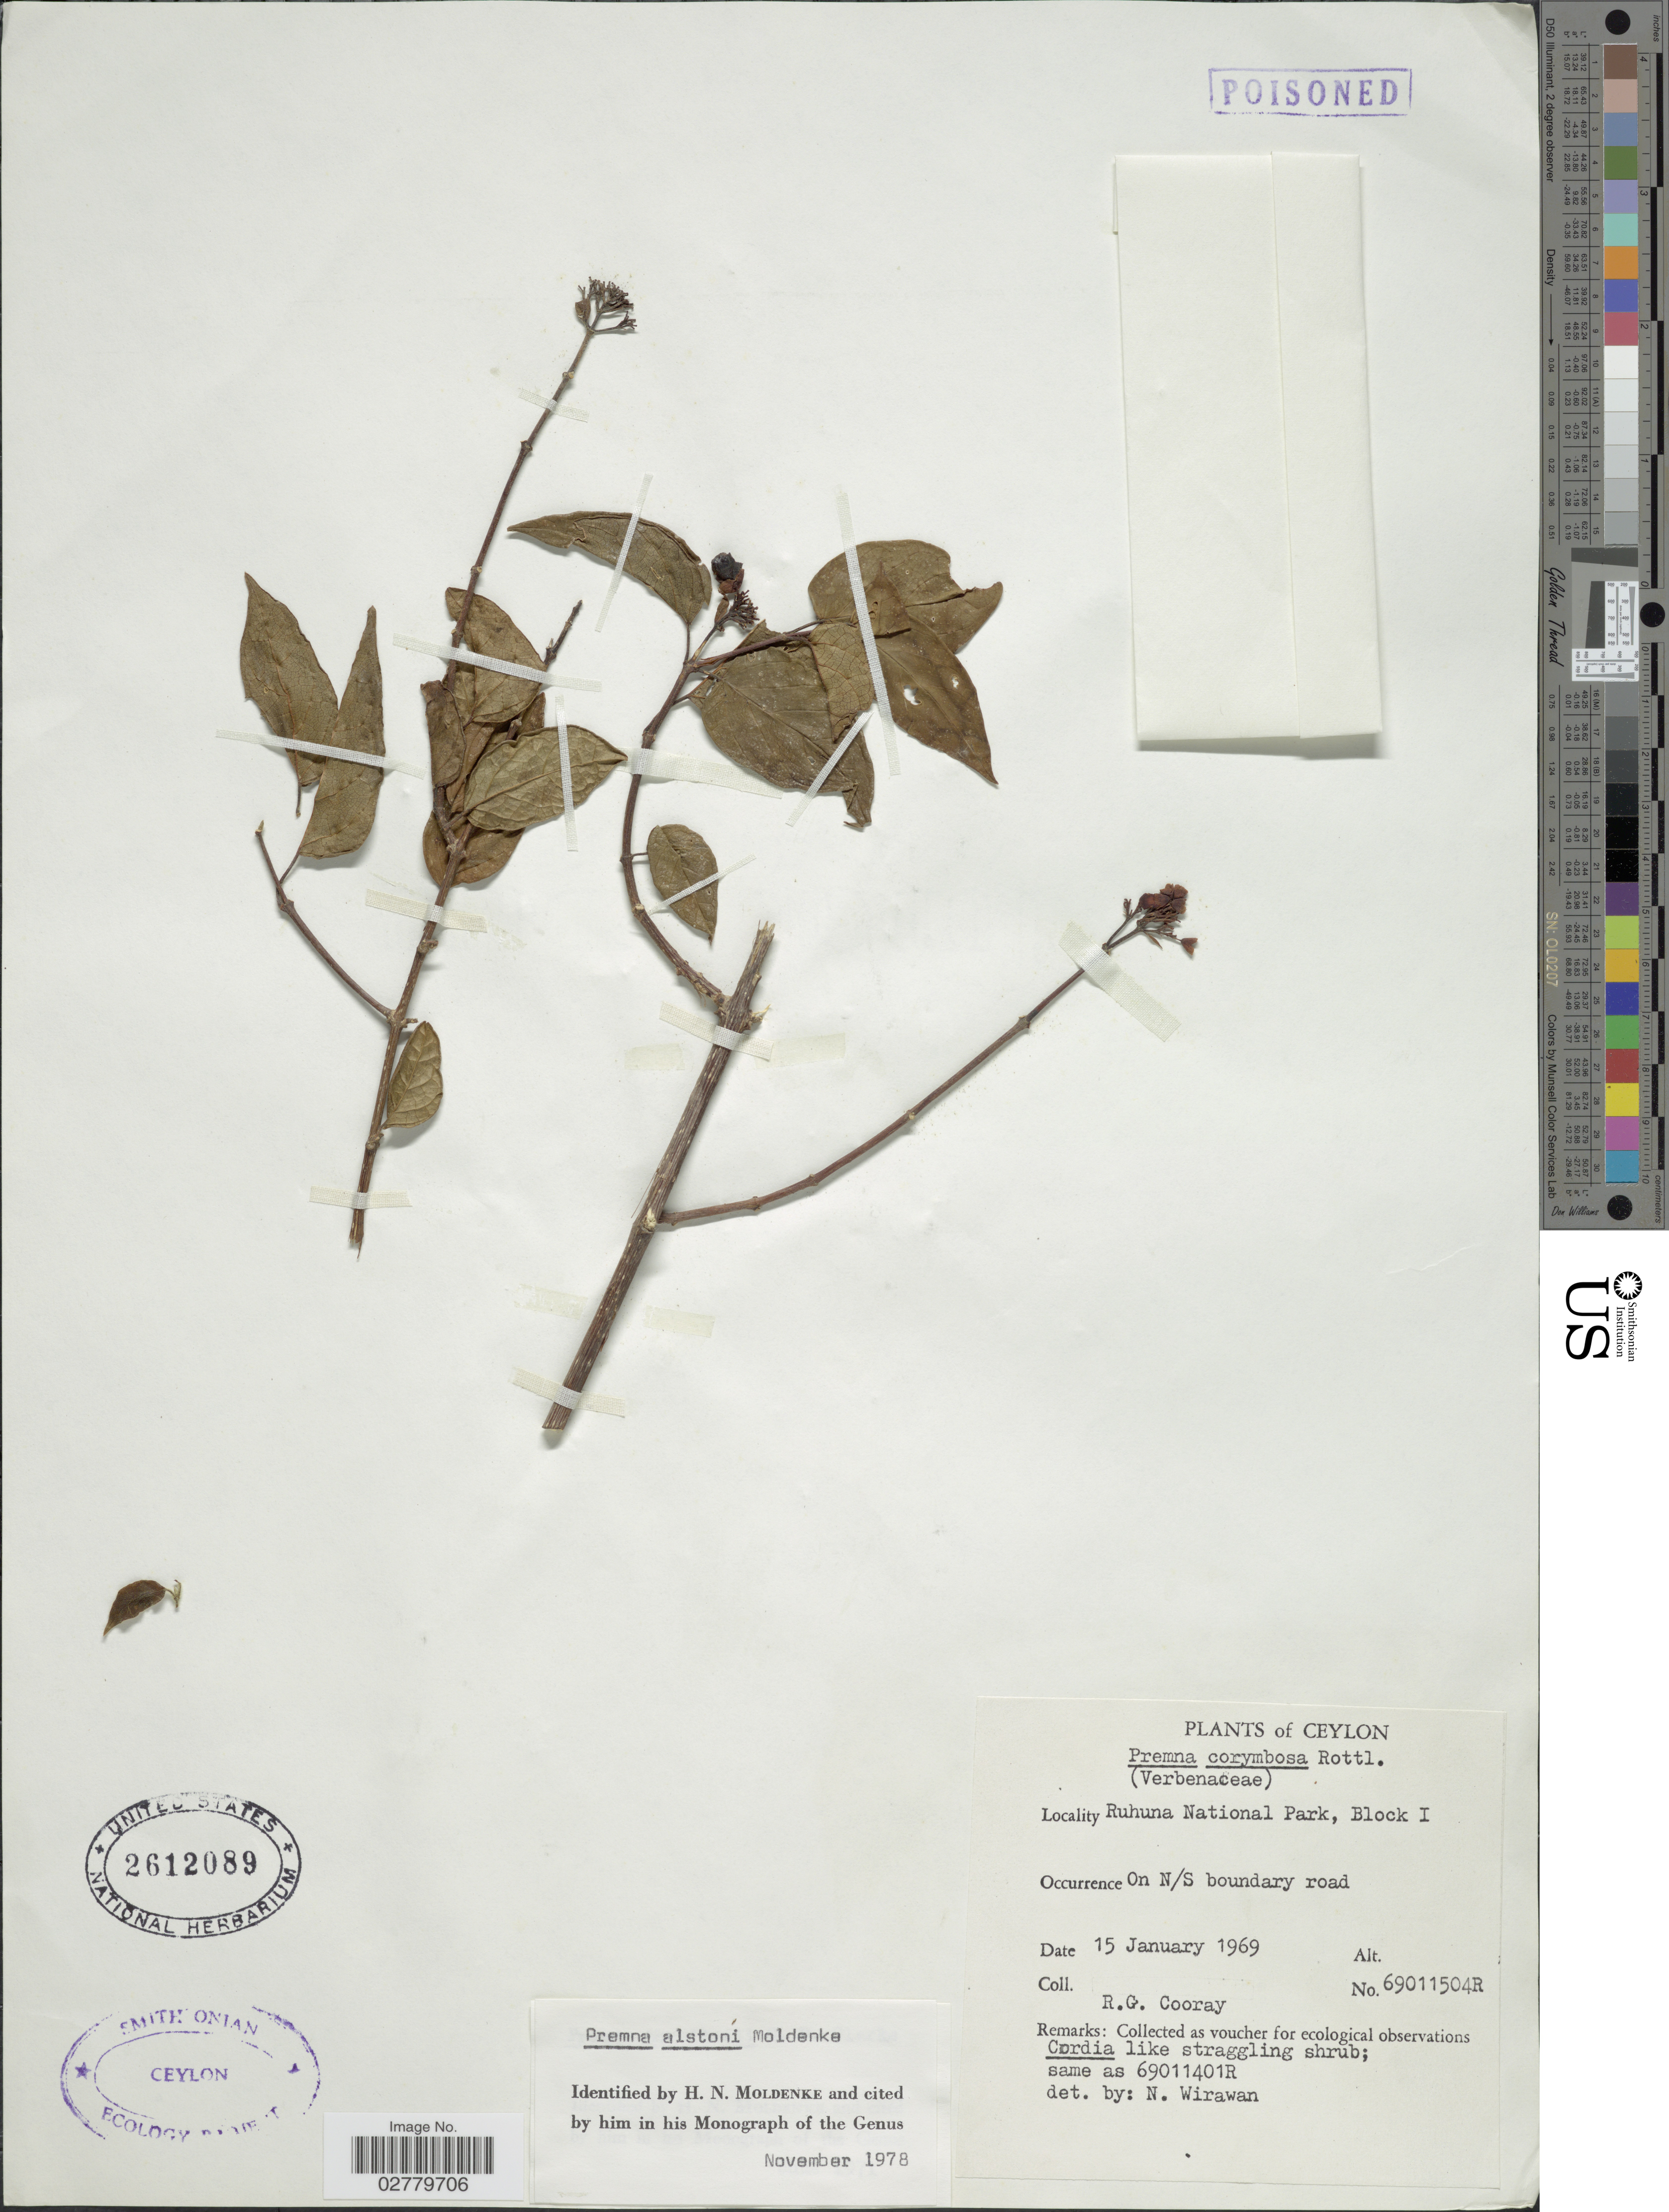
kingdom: Plantae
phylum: Tracheophyta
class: Magnoliopsida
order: Lamiales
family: Lamiaceae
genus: Premna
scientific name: Premna alstonii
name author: Moldenke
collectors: R. Cooray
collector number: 69011504R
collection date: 1969-01-15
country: Sri Lanka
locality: Ceylon. Ruhuna National Park, Block I. On N/S boundary road.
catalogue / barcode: US 2612089